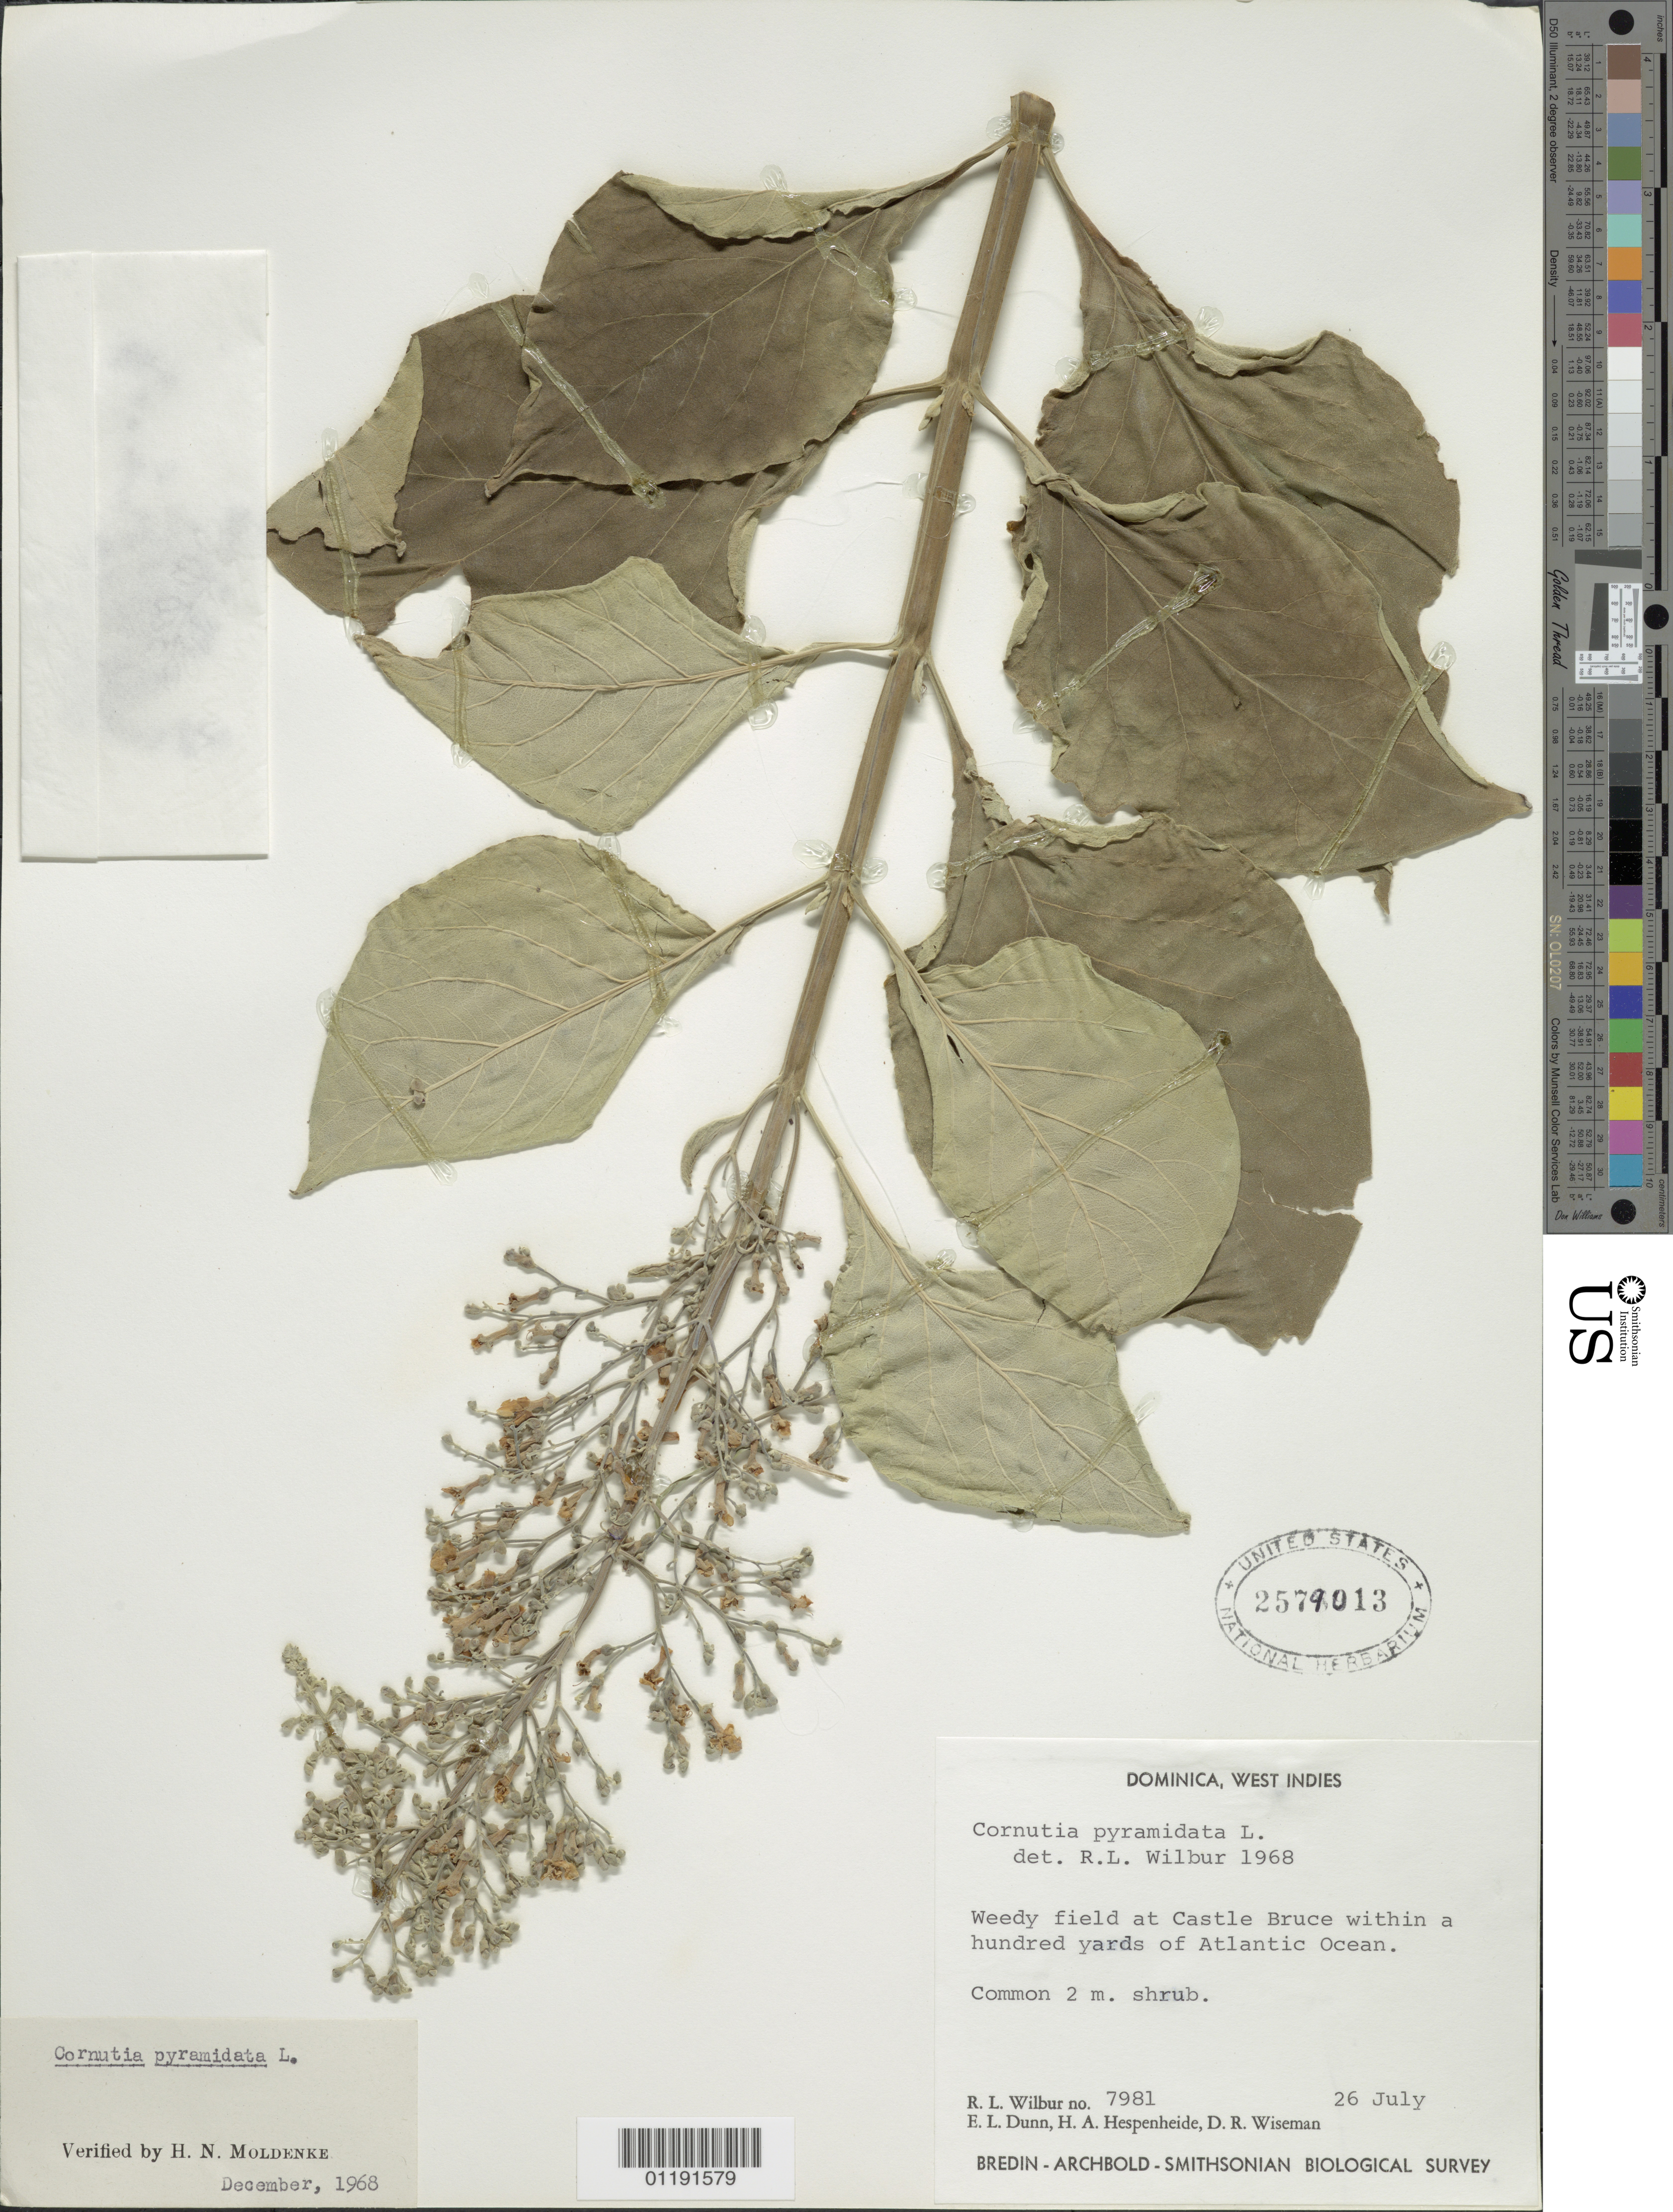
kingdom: Plantae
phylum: Tracheophyta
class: Magnoliopsida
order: Lamiales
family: Lamiaceae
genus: Cornutia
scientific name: Cornutia pyramidata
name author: L.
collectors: R. L. Wilbur, E. Dunn, H. A. Hespenheide & D. R. Wiseman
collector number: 7981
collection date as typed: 26 Jul 1964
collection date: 1964-07-26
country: Dominica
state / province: St. David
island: Dominica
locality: Beach at St. Davids Bay near Castle Bruce.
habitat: Weedy field, within 100 yards of Atlantic Ocean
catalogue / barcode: US 2579013